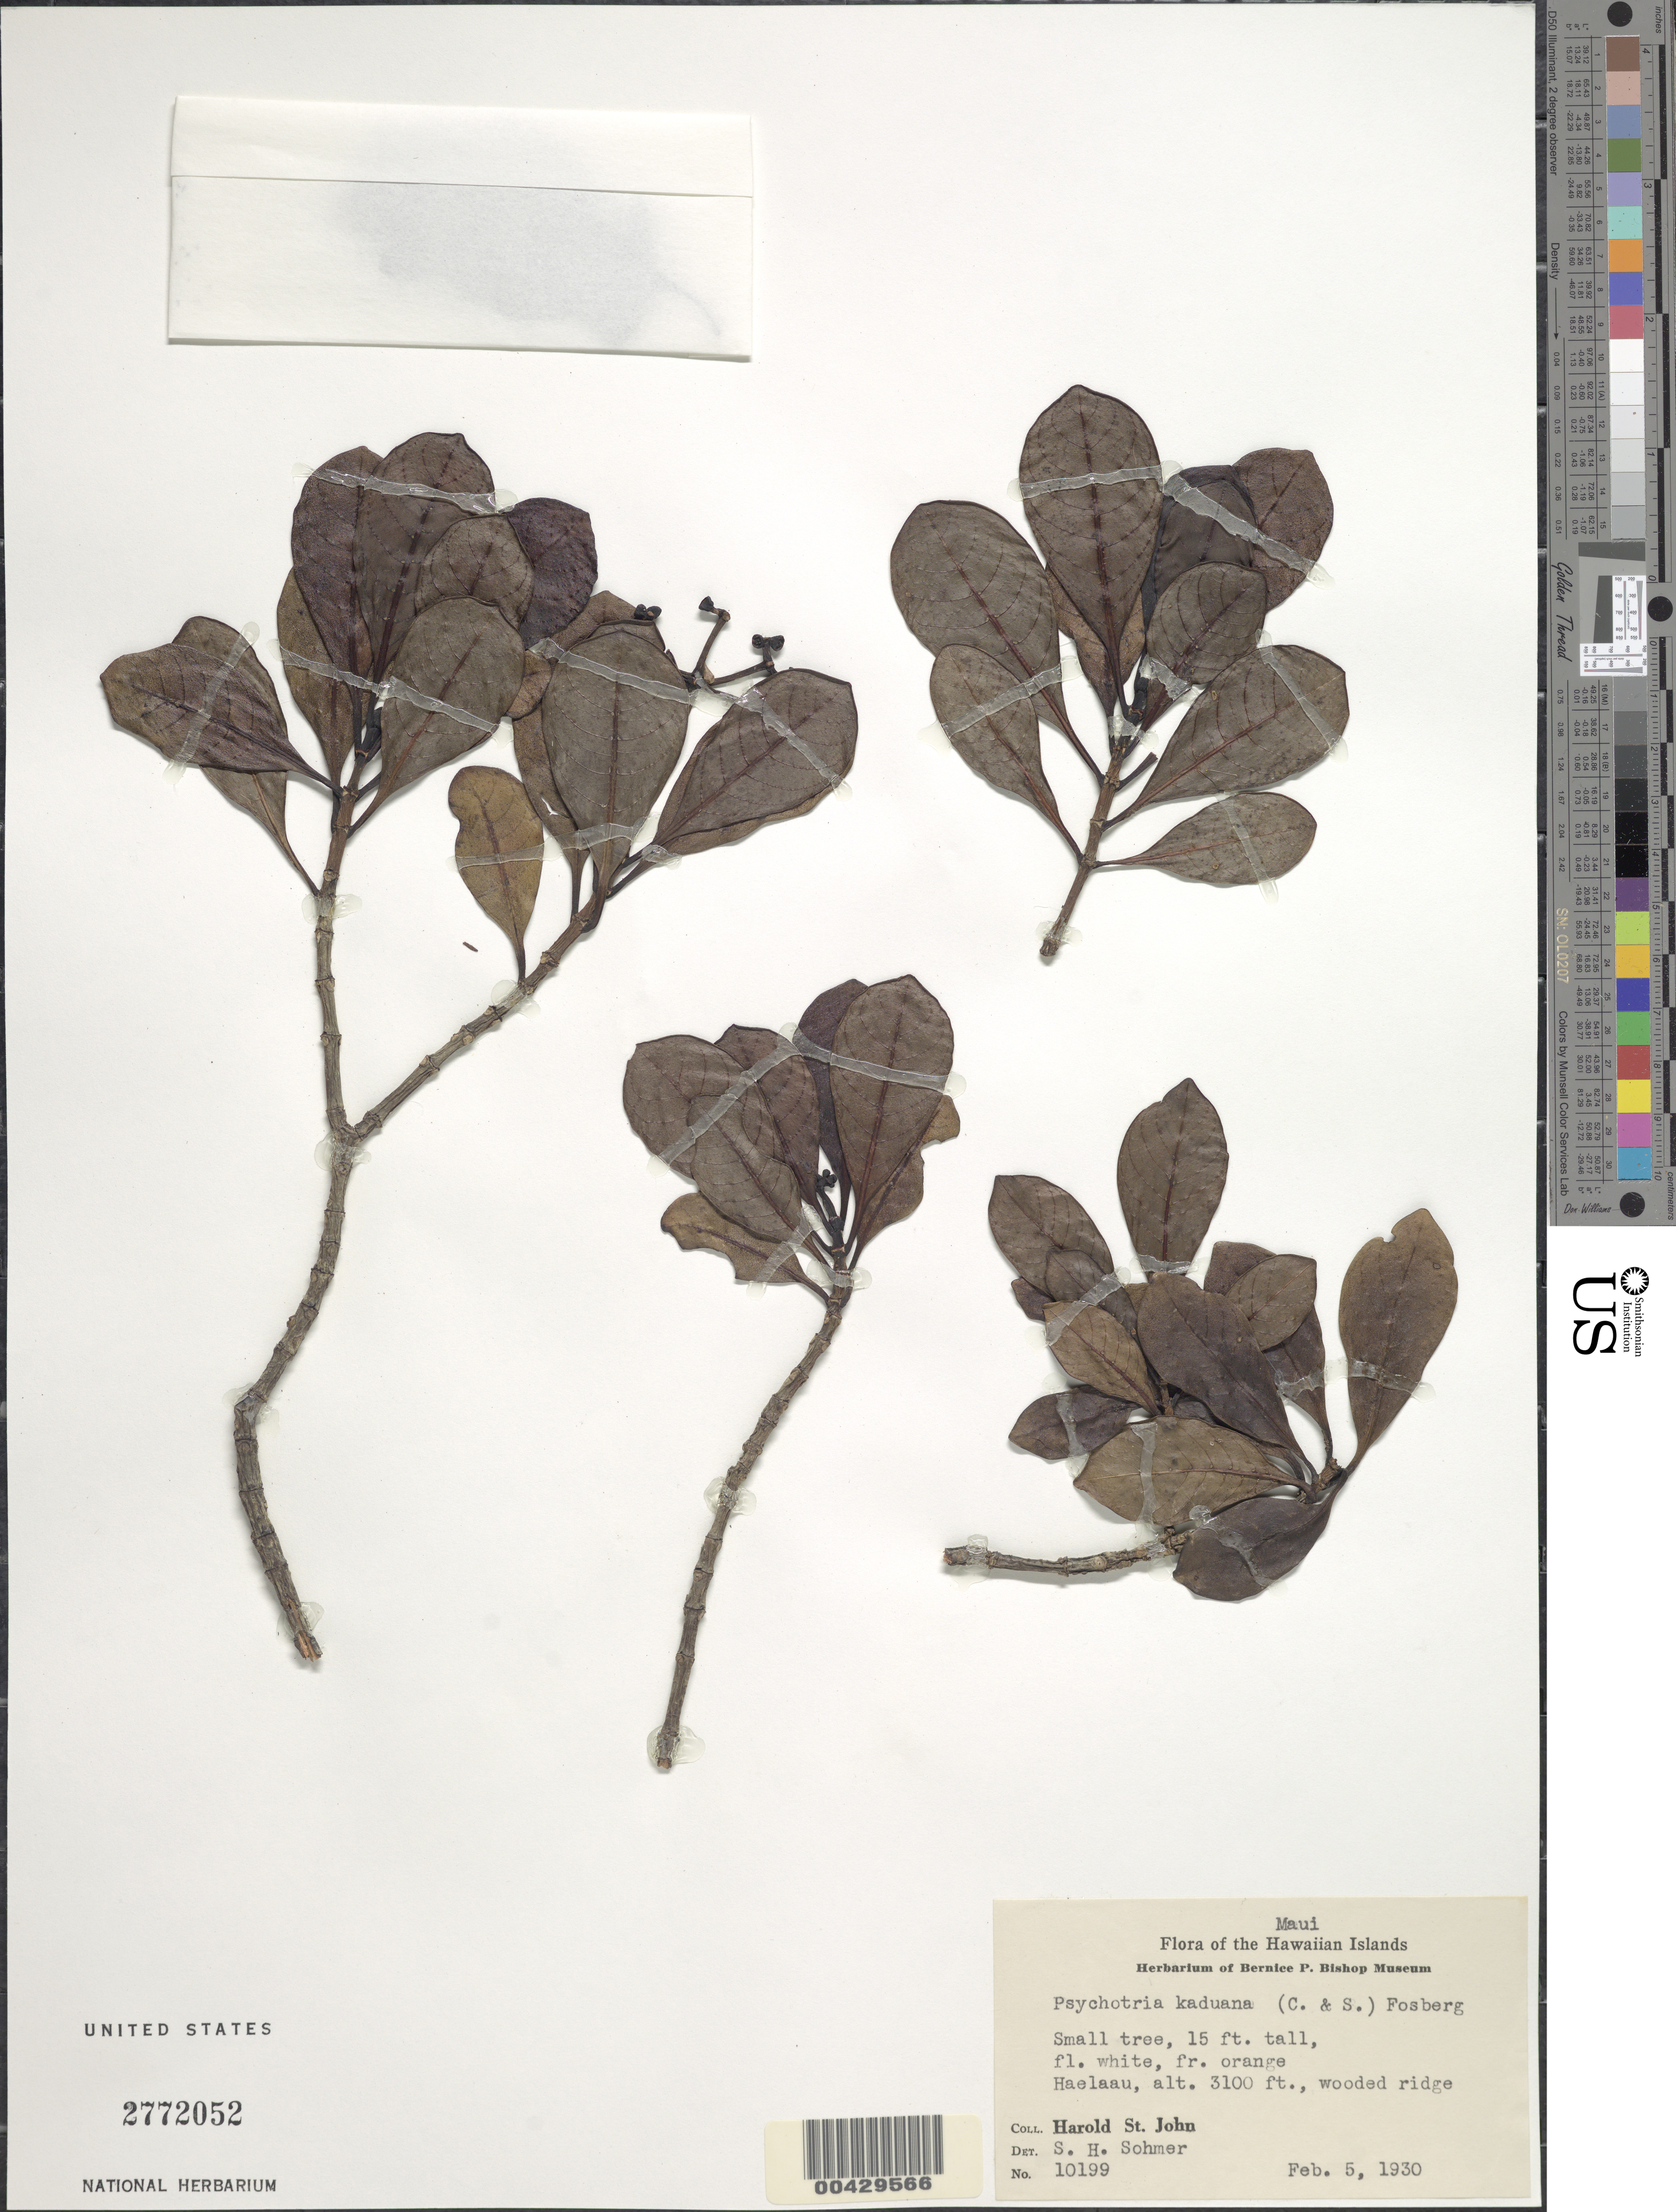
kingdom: Plantae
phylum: Tracheophyta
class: Magnoliopsida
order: Gentianales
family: Rubiaceae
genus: Psychotria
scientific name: Psychotria kaduana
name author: (Cham. & Schltdl.) Fosberg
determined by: Sohmer, S. H.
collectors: H. St. John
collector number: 10199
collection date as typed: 5 Feb 1930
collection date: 1930-02-05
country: United States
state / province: Hawaii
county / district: Maui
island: Maui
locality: Haelaau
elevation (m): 945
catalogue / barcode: US 2772052